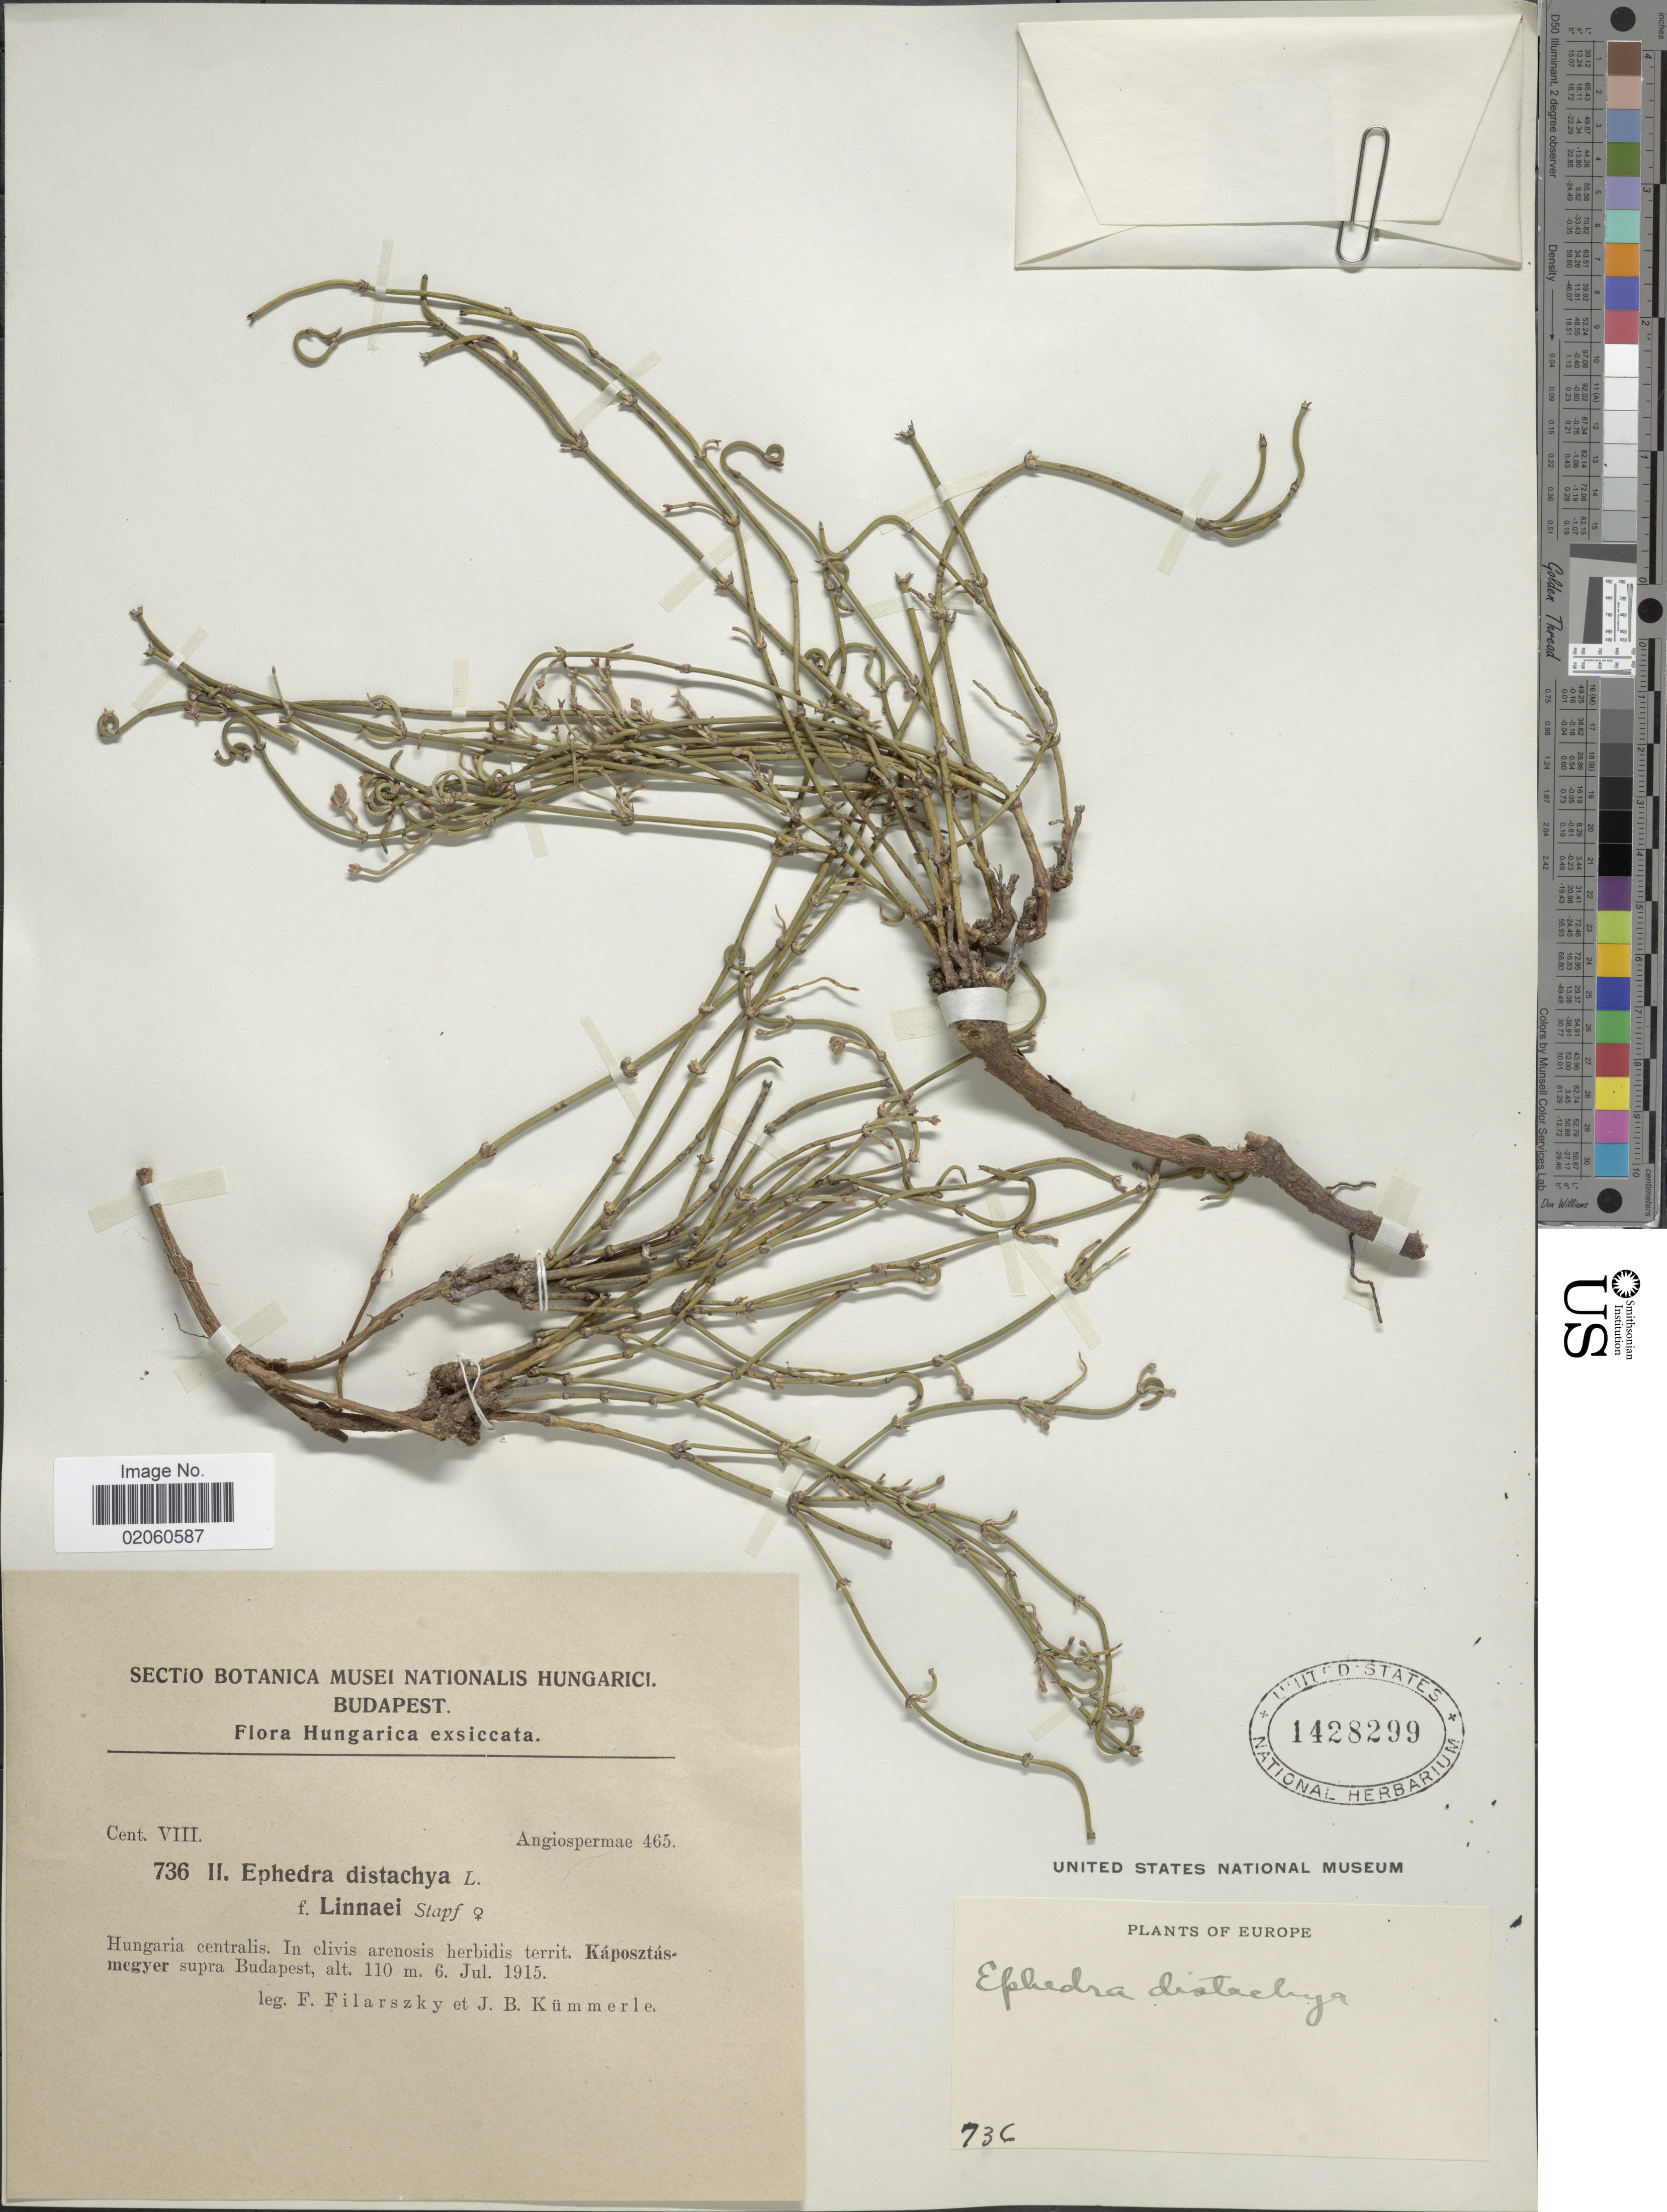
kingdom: Plantae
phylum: Tracheophyta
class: Gnetopsida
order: Ephedrales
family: Ephedraceae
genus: Ephedra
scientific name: Ephedra distachya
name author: L.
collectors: F. Filarszky & J. Kummerle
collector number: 736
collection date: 1915-07-06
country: Hungary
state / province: Budapest, Capital District of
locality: Hungaria centralis, in clivis arenosis herbidis territ. Kaposztasmegyer supra Budapest.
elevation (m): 110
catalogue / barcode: US 1428299